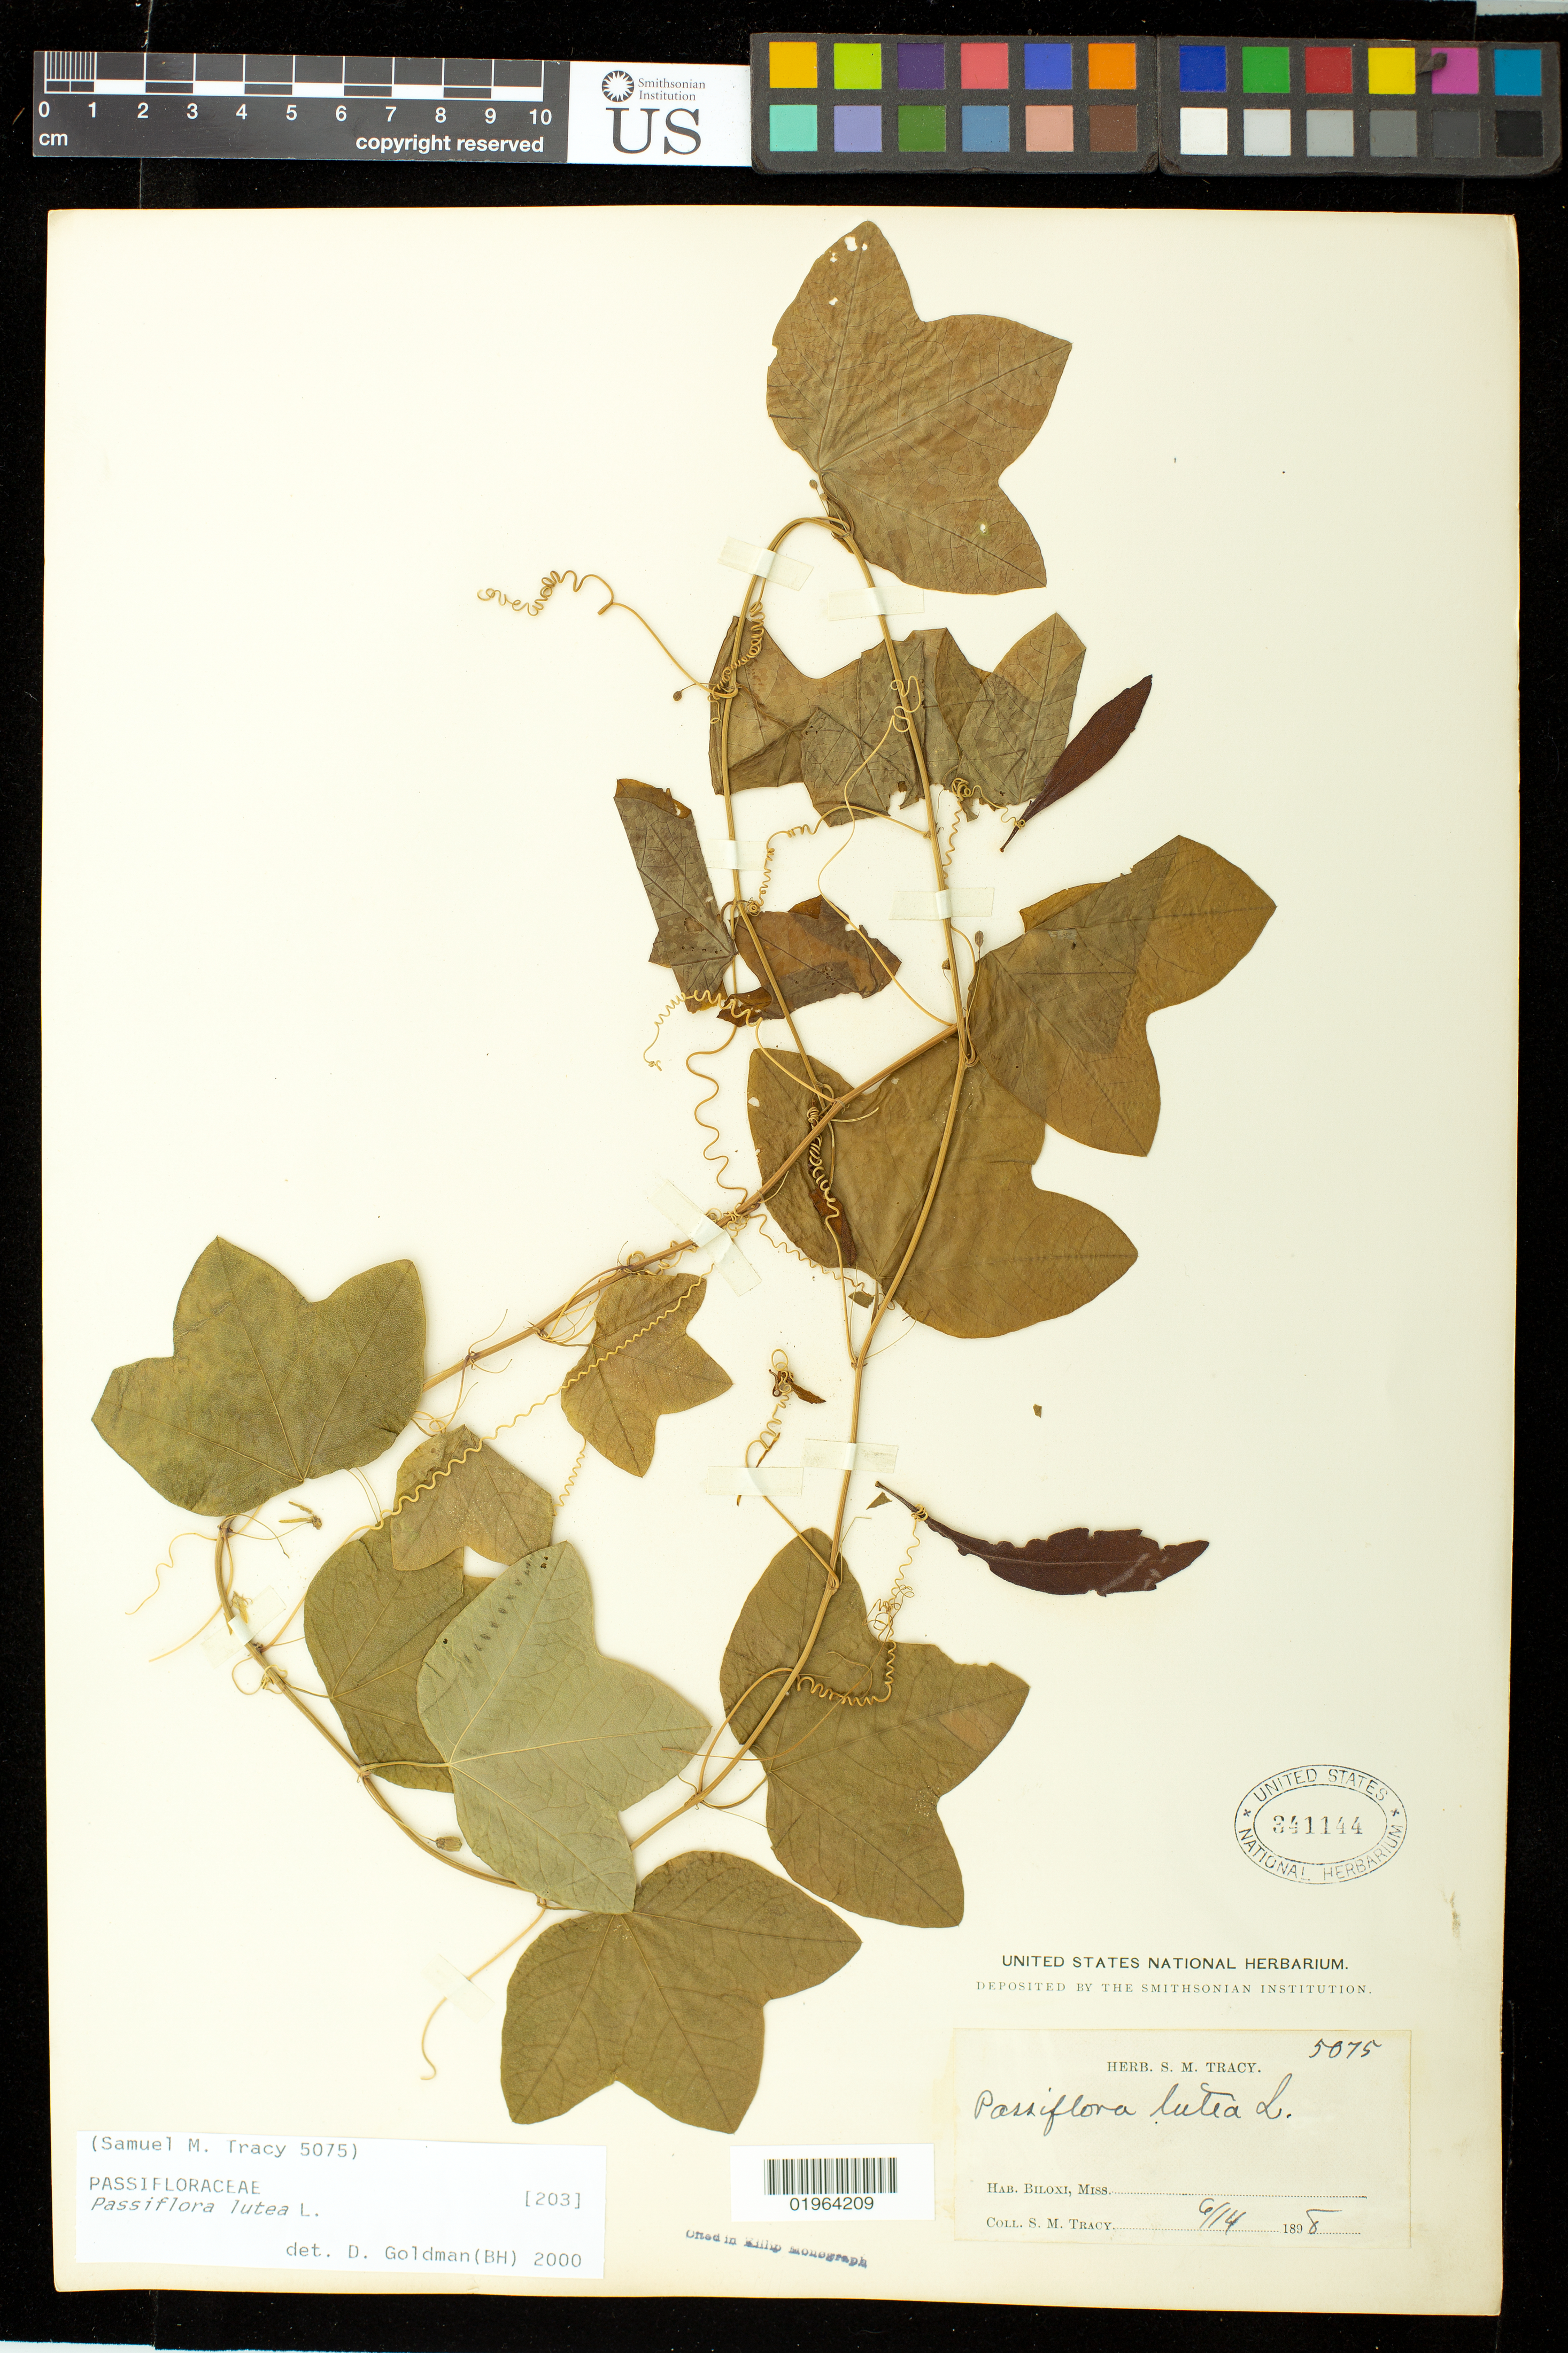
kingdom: Plantae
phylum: Tracheophyta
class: Magnoliopsida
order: Malpighiales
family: Passifloraceae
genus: Passiflora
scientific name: Passiflora lutea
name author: L.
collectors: S. M. Tracy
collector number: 5075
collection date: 1898-06-14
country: United States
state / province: Mississippi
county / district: Harrison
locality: Biloxi, Miss.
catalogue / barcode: US 341144